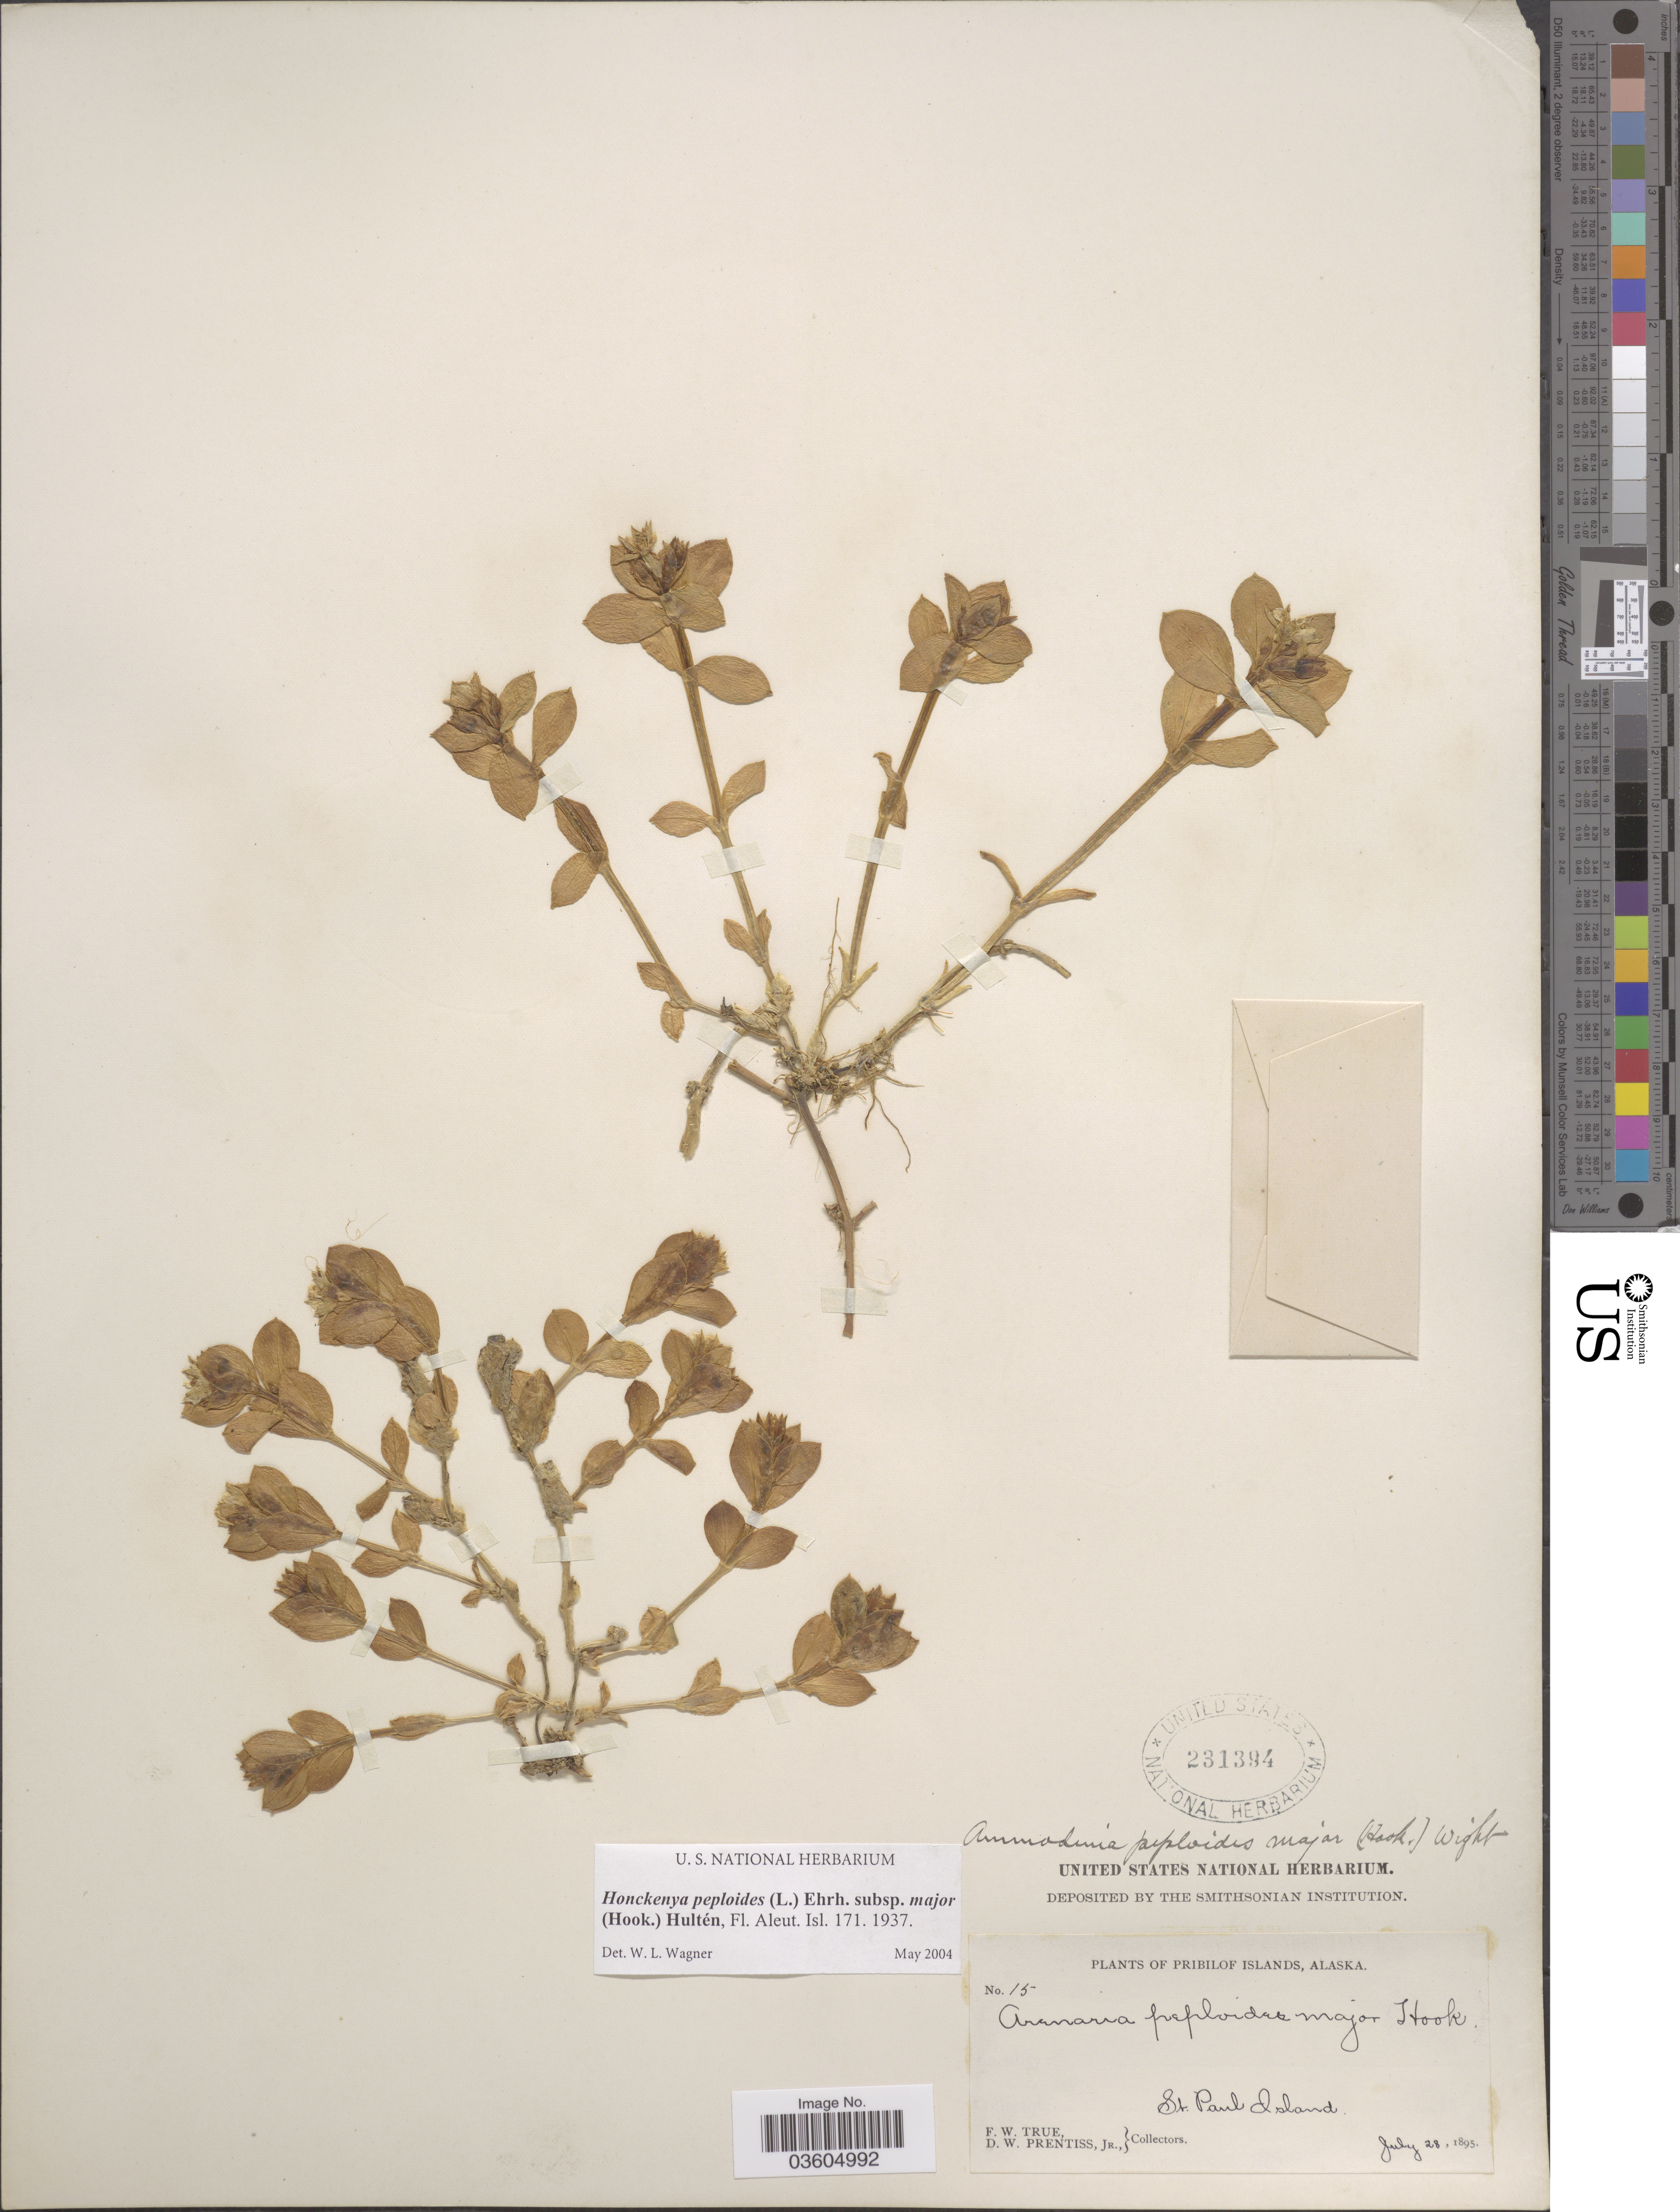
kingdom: Plantae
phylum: Tracheophyta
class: Magnoliopsida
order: Caryophyllales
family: Caryophyllaceae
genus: Honckenya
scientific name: Honckenya peploides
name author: (L.) Ehrh.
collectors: F. True & D. Prentiss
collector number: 15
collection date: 1895-07-28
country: United States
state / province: Alaska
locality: Pribilof Islands. St. Paul Island.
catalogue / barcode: US 231394